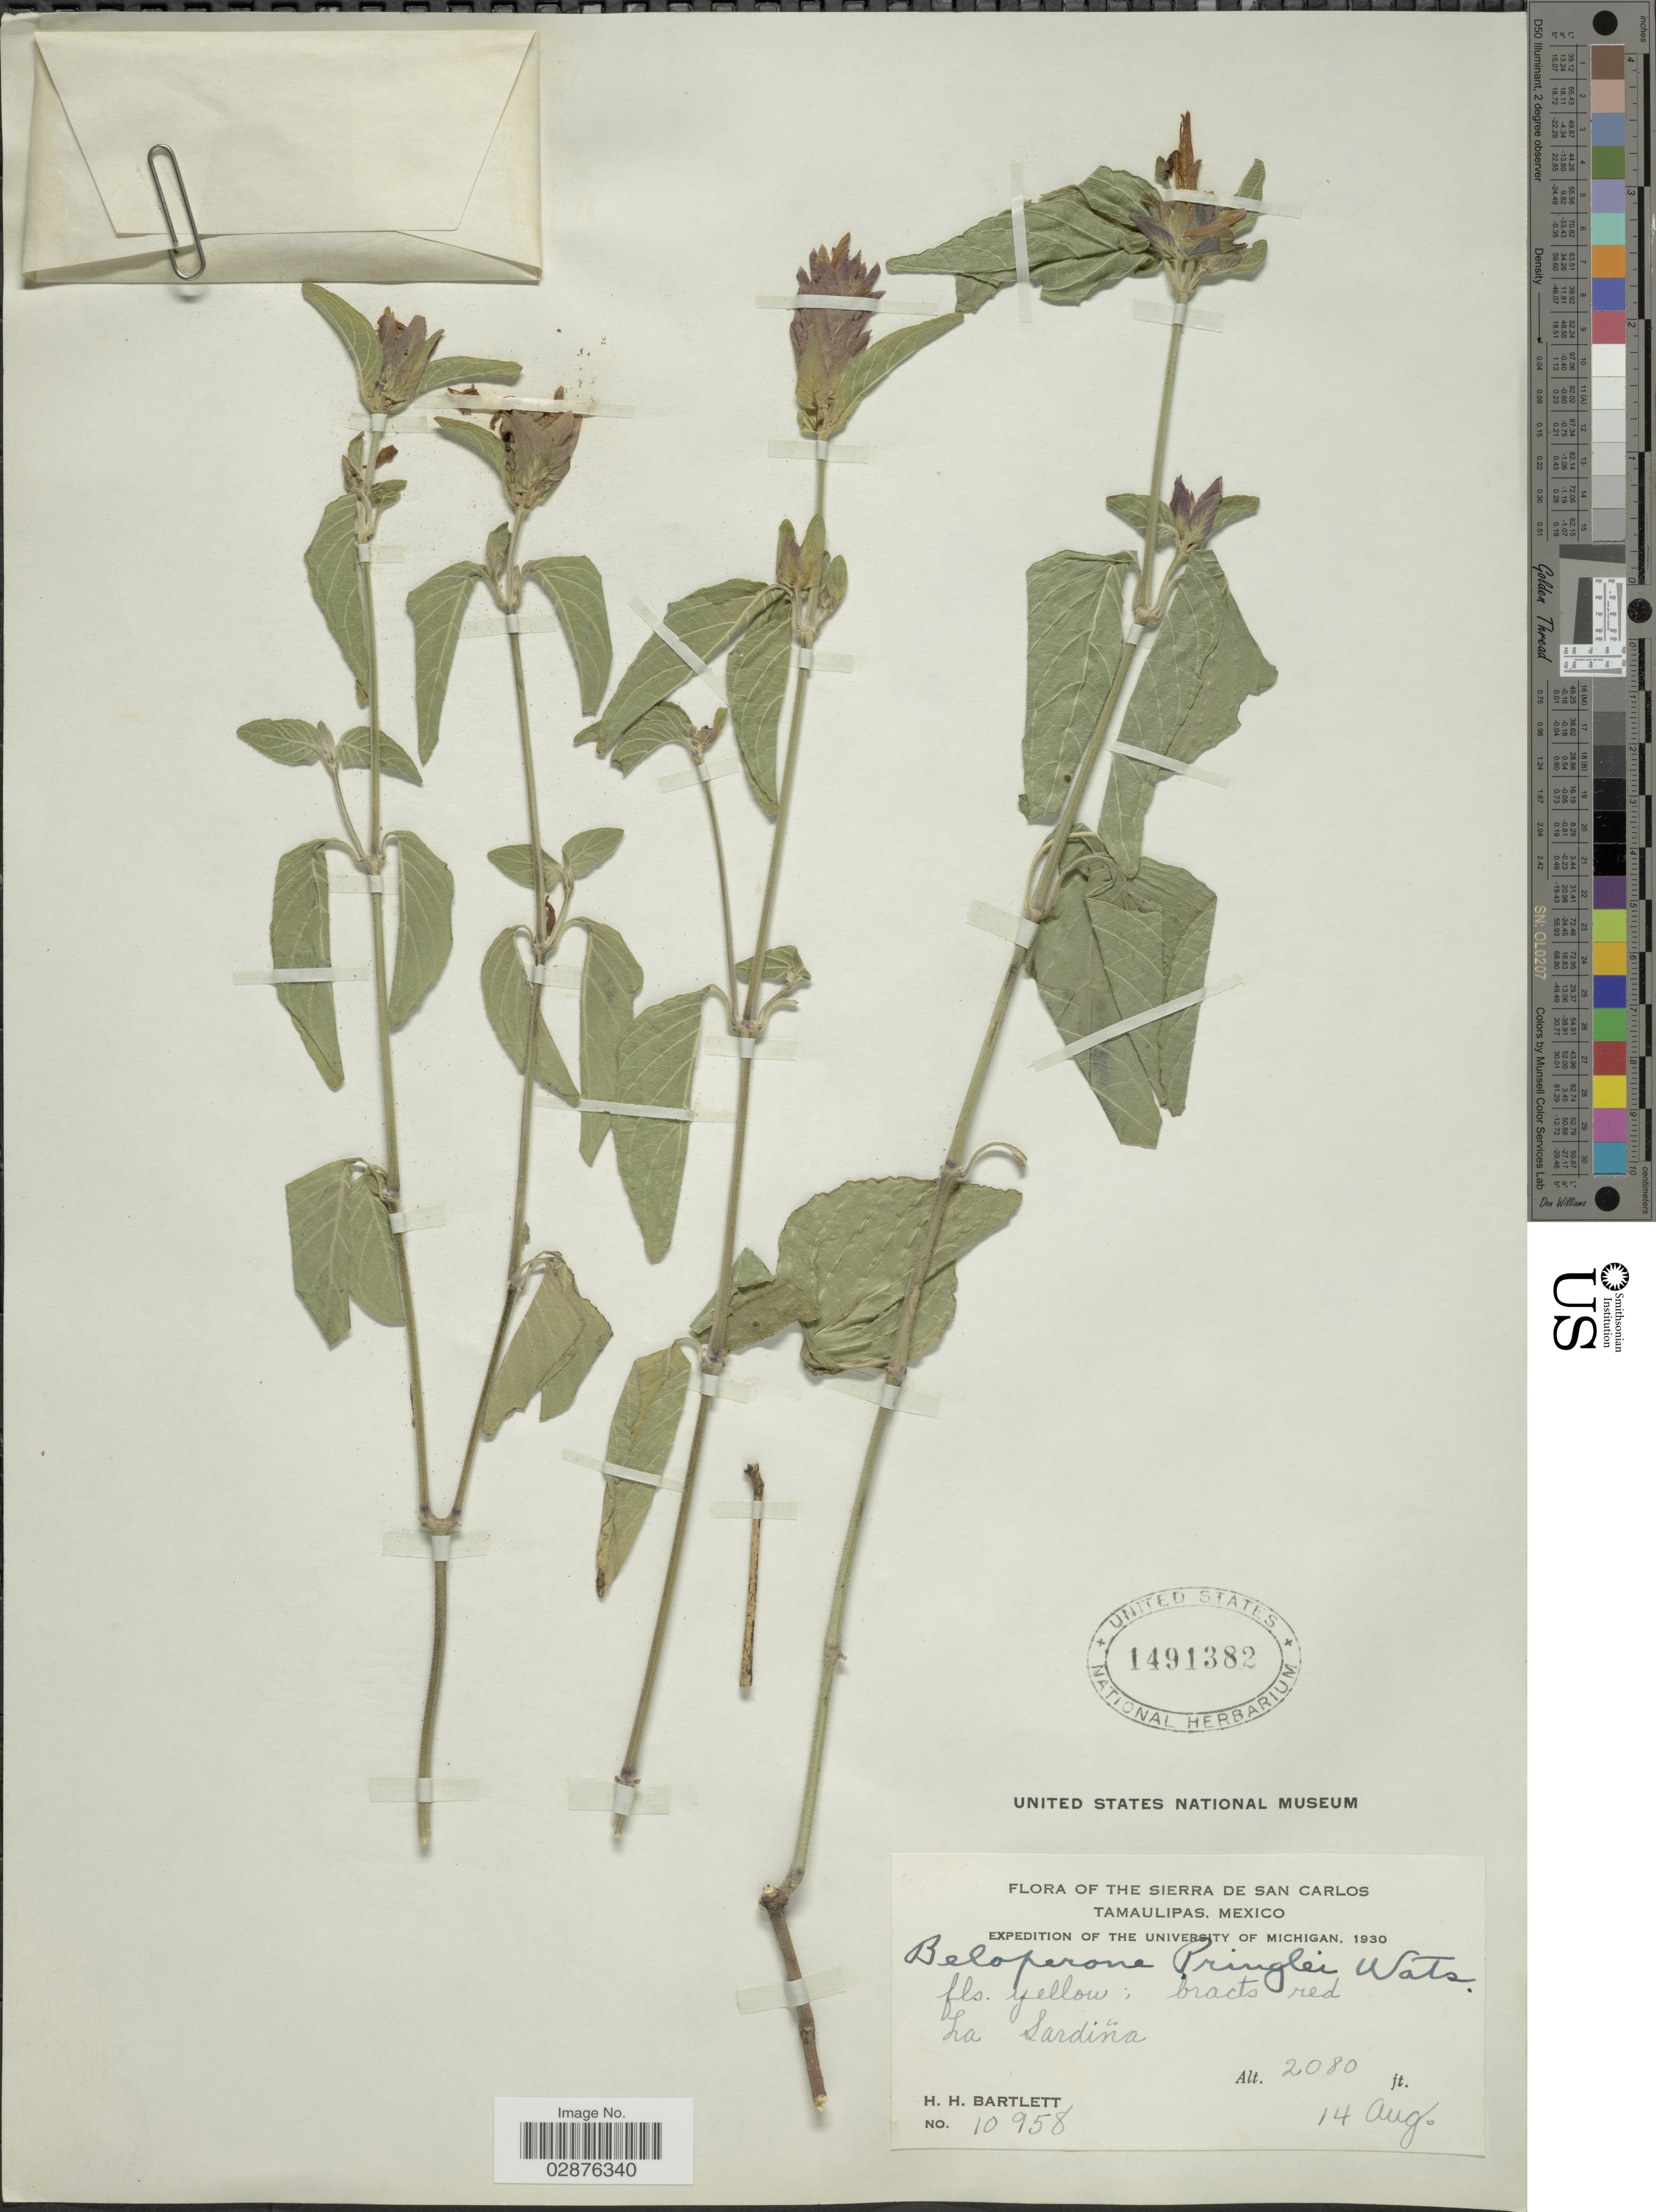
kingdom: Plantae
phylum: Tracheophyta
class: Magnoliopsida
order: Lamiales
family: Acanthaceae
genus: Justicia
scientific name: Justicia fulvicoma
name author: Schltdl. & Cham.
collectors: H. H. Bartlett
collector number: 10958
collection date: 1930-08-14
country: Mexico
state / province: Tamaulipas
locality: The Sierra de San Carlos, La Sardiña.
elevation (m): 634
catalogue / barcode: US 1491382